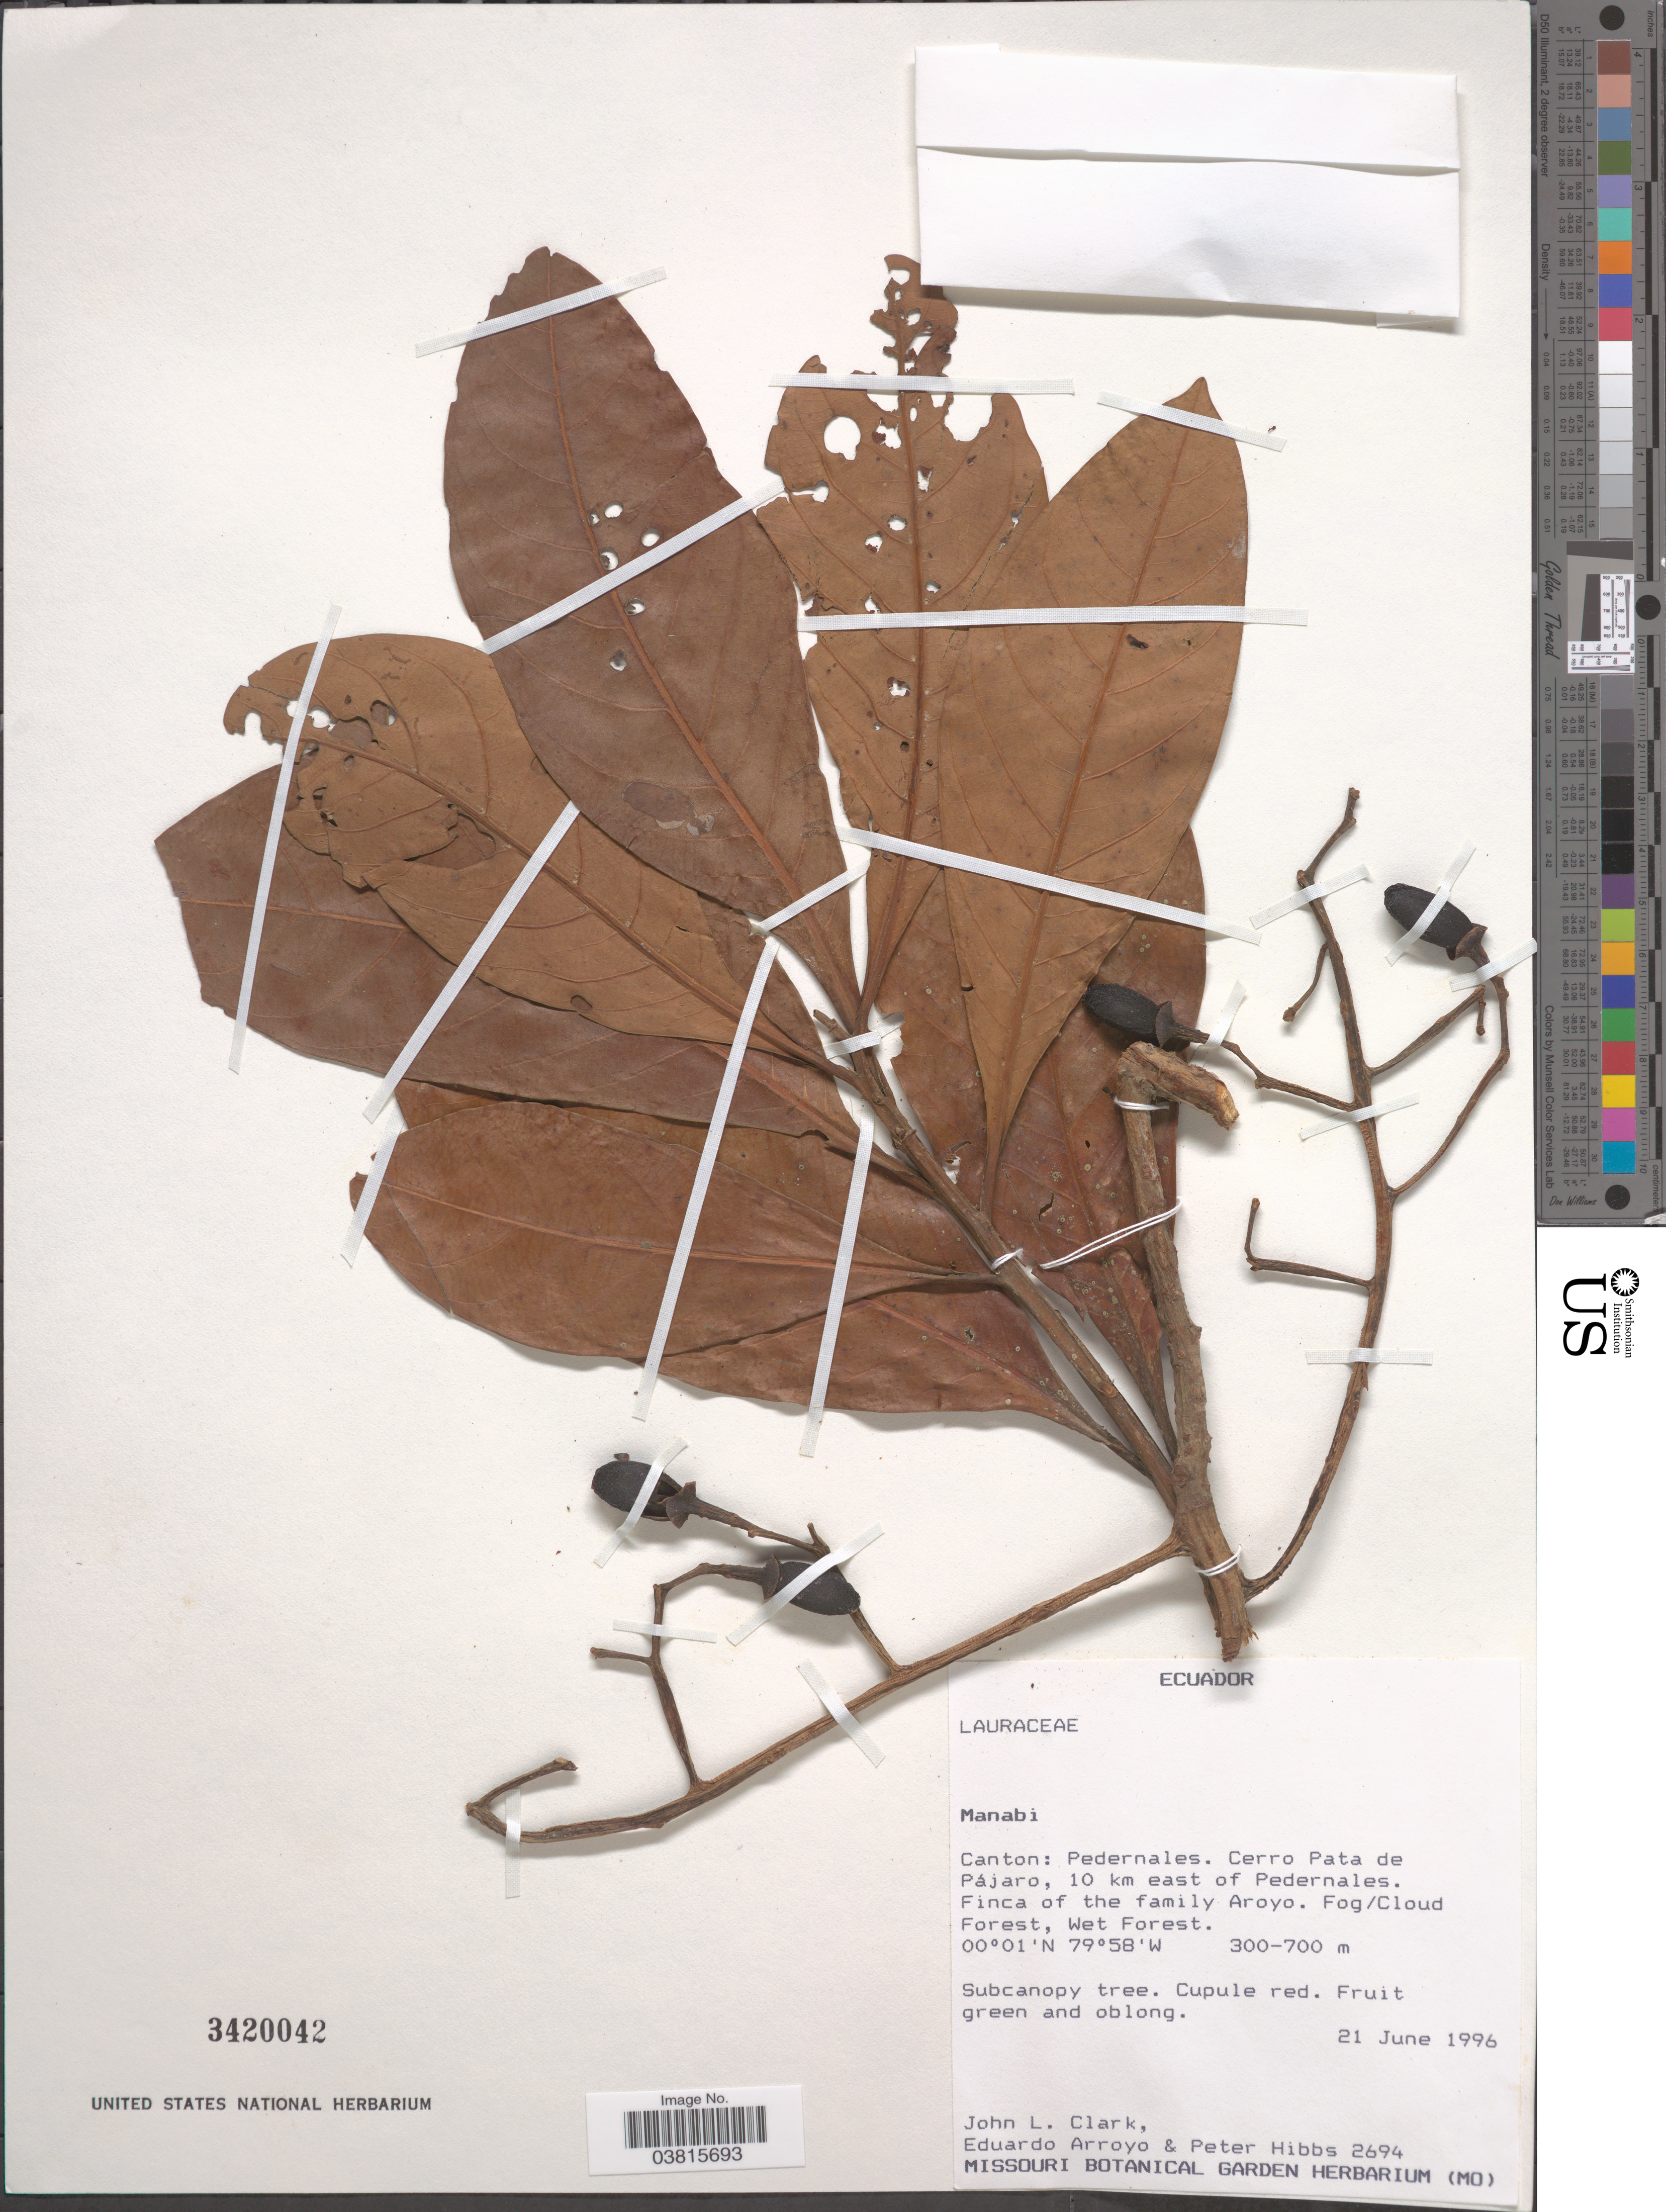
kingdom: Plantae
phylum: Tracheophyta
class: Magnoliopsida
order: Laurales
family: Lauraceae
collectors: J. L. Clark, E. Arroyo & P. Hibbs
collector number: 2694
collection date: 1996-06-21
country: Ecuador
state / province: Manabí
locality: Canton: Pedernales. Cerro Pata de Pájaro, 10 km east of Pedernales. Finca of the family Aroyo. Fog/Cloud Forest, Wet Forest.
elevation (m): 300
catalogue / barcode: US 3420042